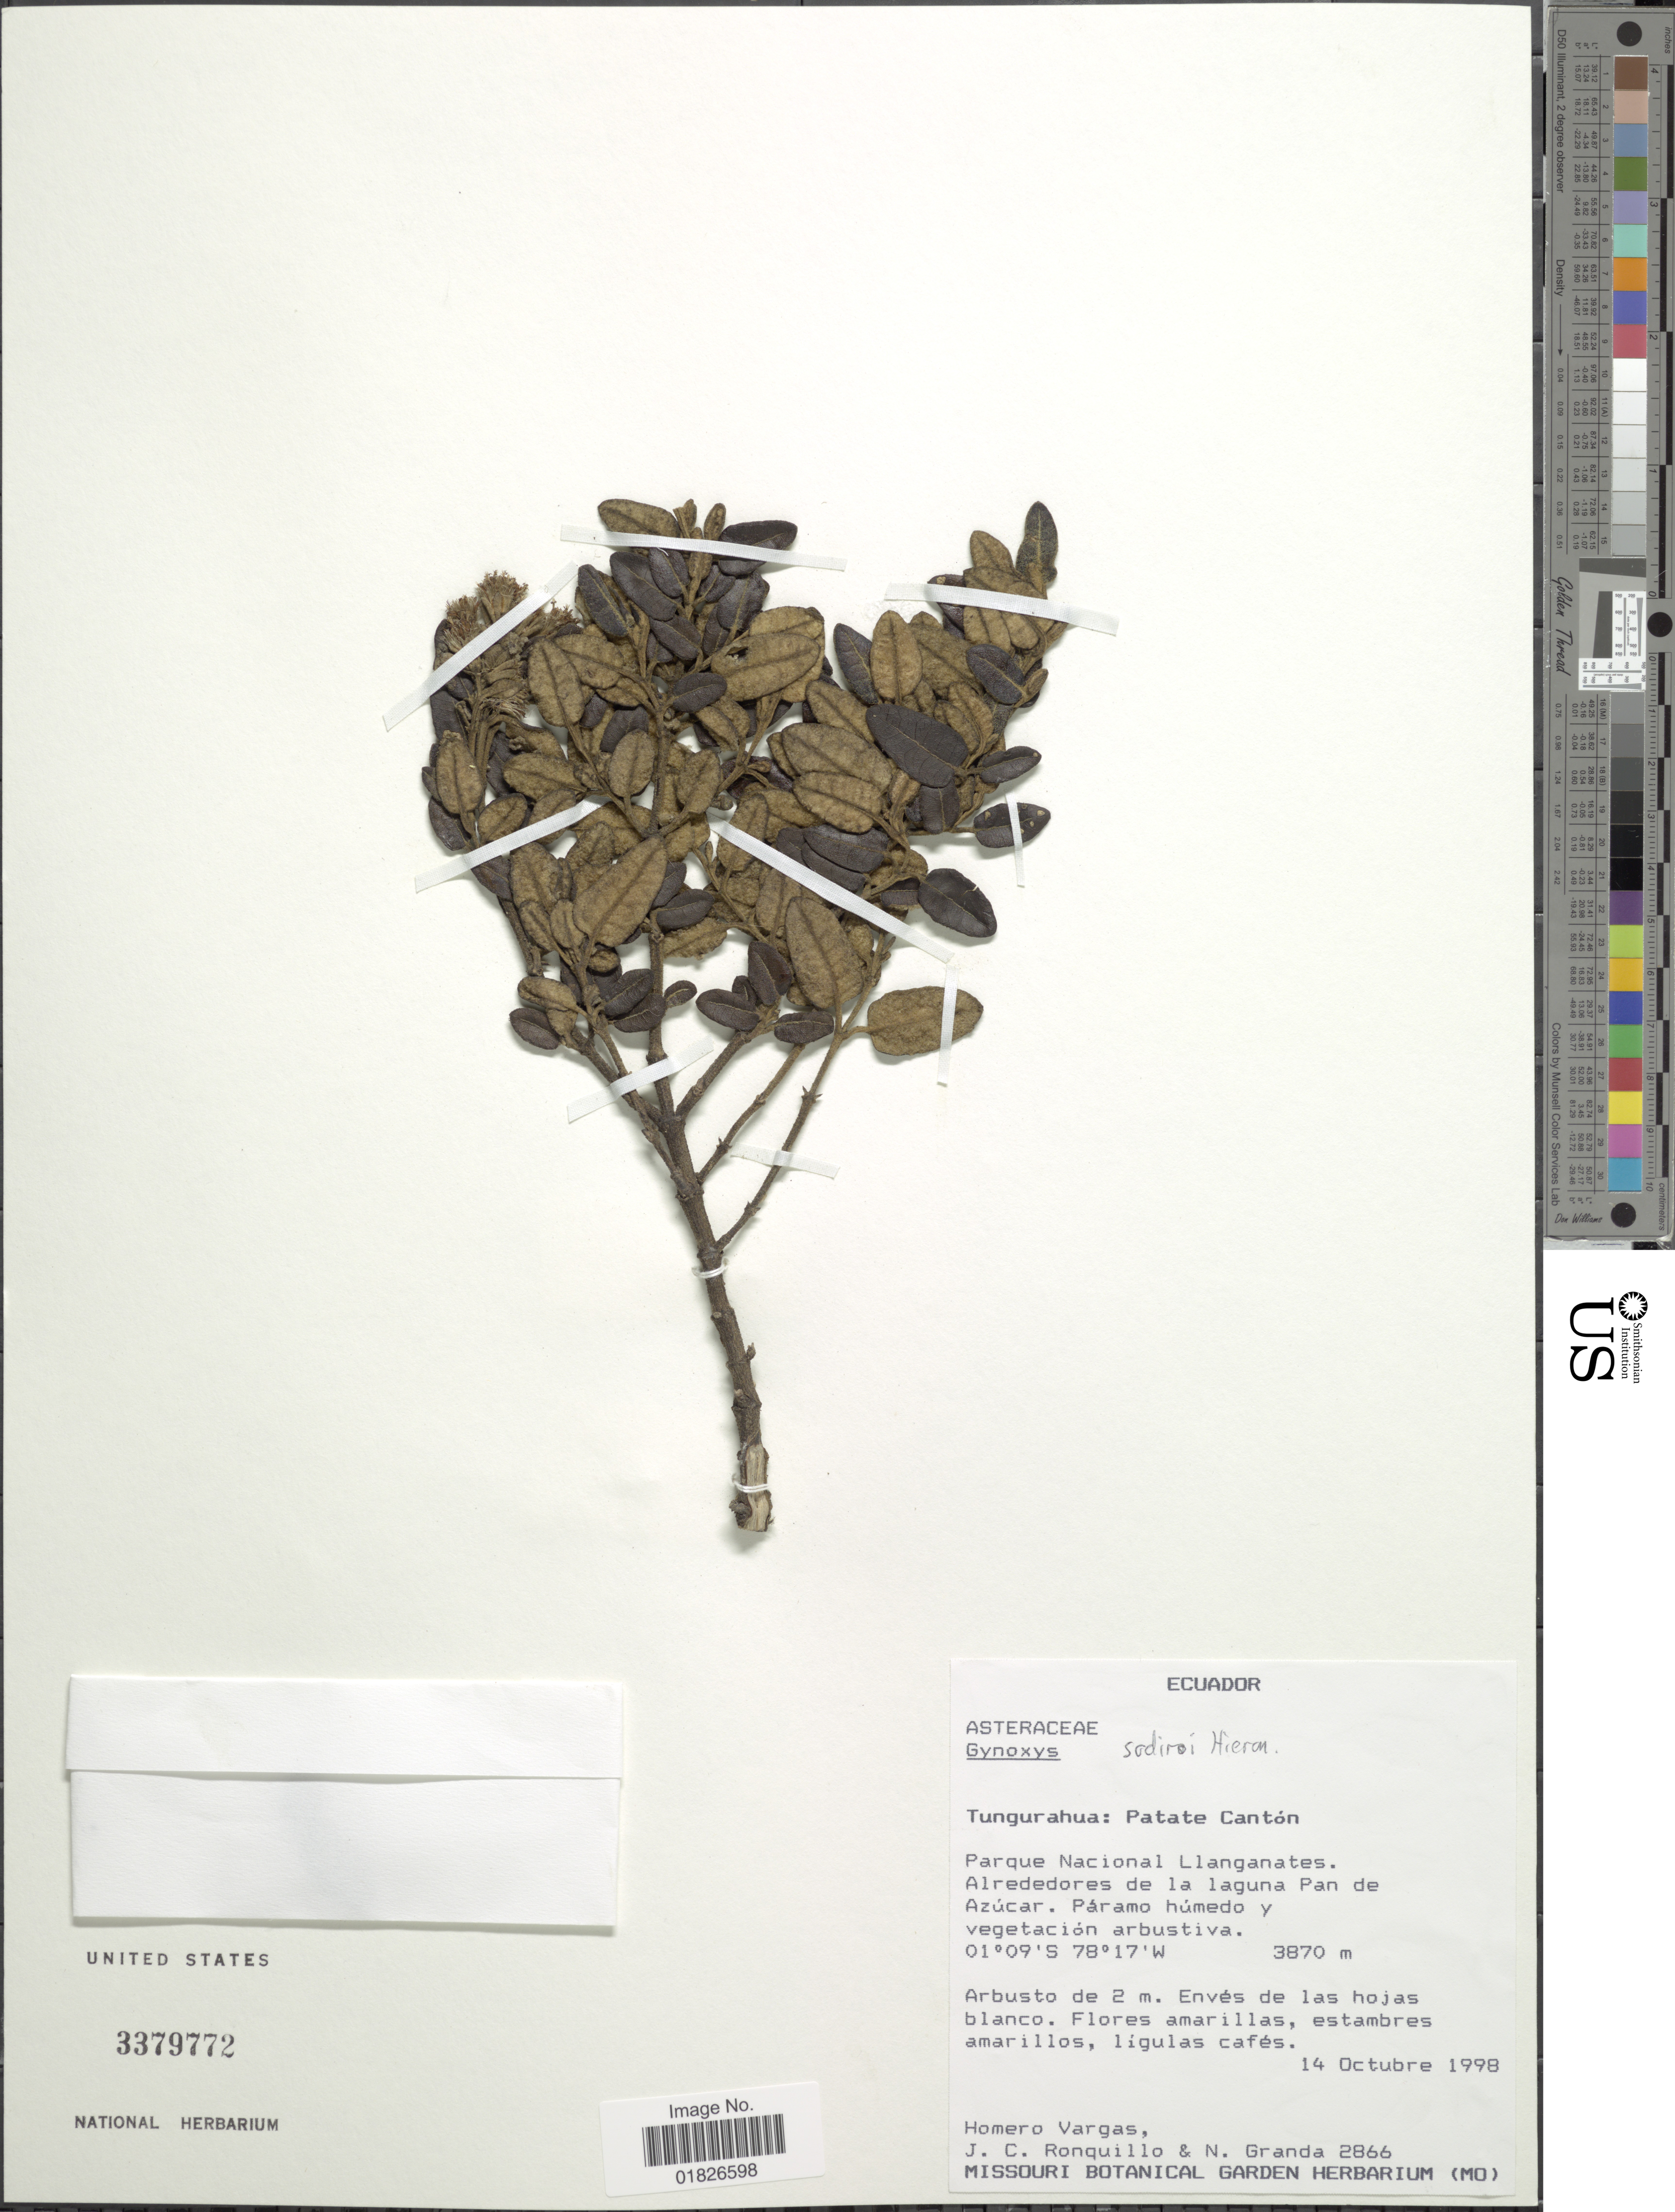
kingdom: Plantae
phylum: Tracheophyta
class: Magnoliopsida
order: Asterales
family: Asteraceae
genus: Gynoxys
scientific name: Gynoxys sodiroi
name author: Hieron.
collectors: H. Vargas, J. Ronquillo & N. Granda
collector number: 2866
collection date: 1998-10-14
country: Ecuador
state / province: Tungurahua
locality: Patate Canton, Parque Nacional Llanganates, Alrededores de la laguna Pan de Azucar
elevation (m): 3870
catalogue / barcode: US 3379772